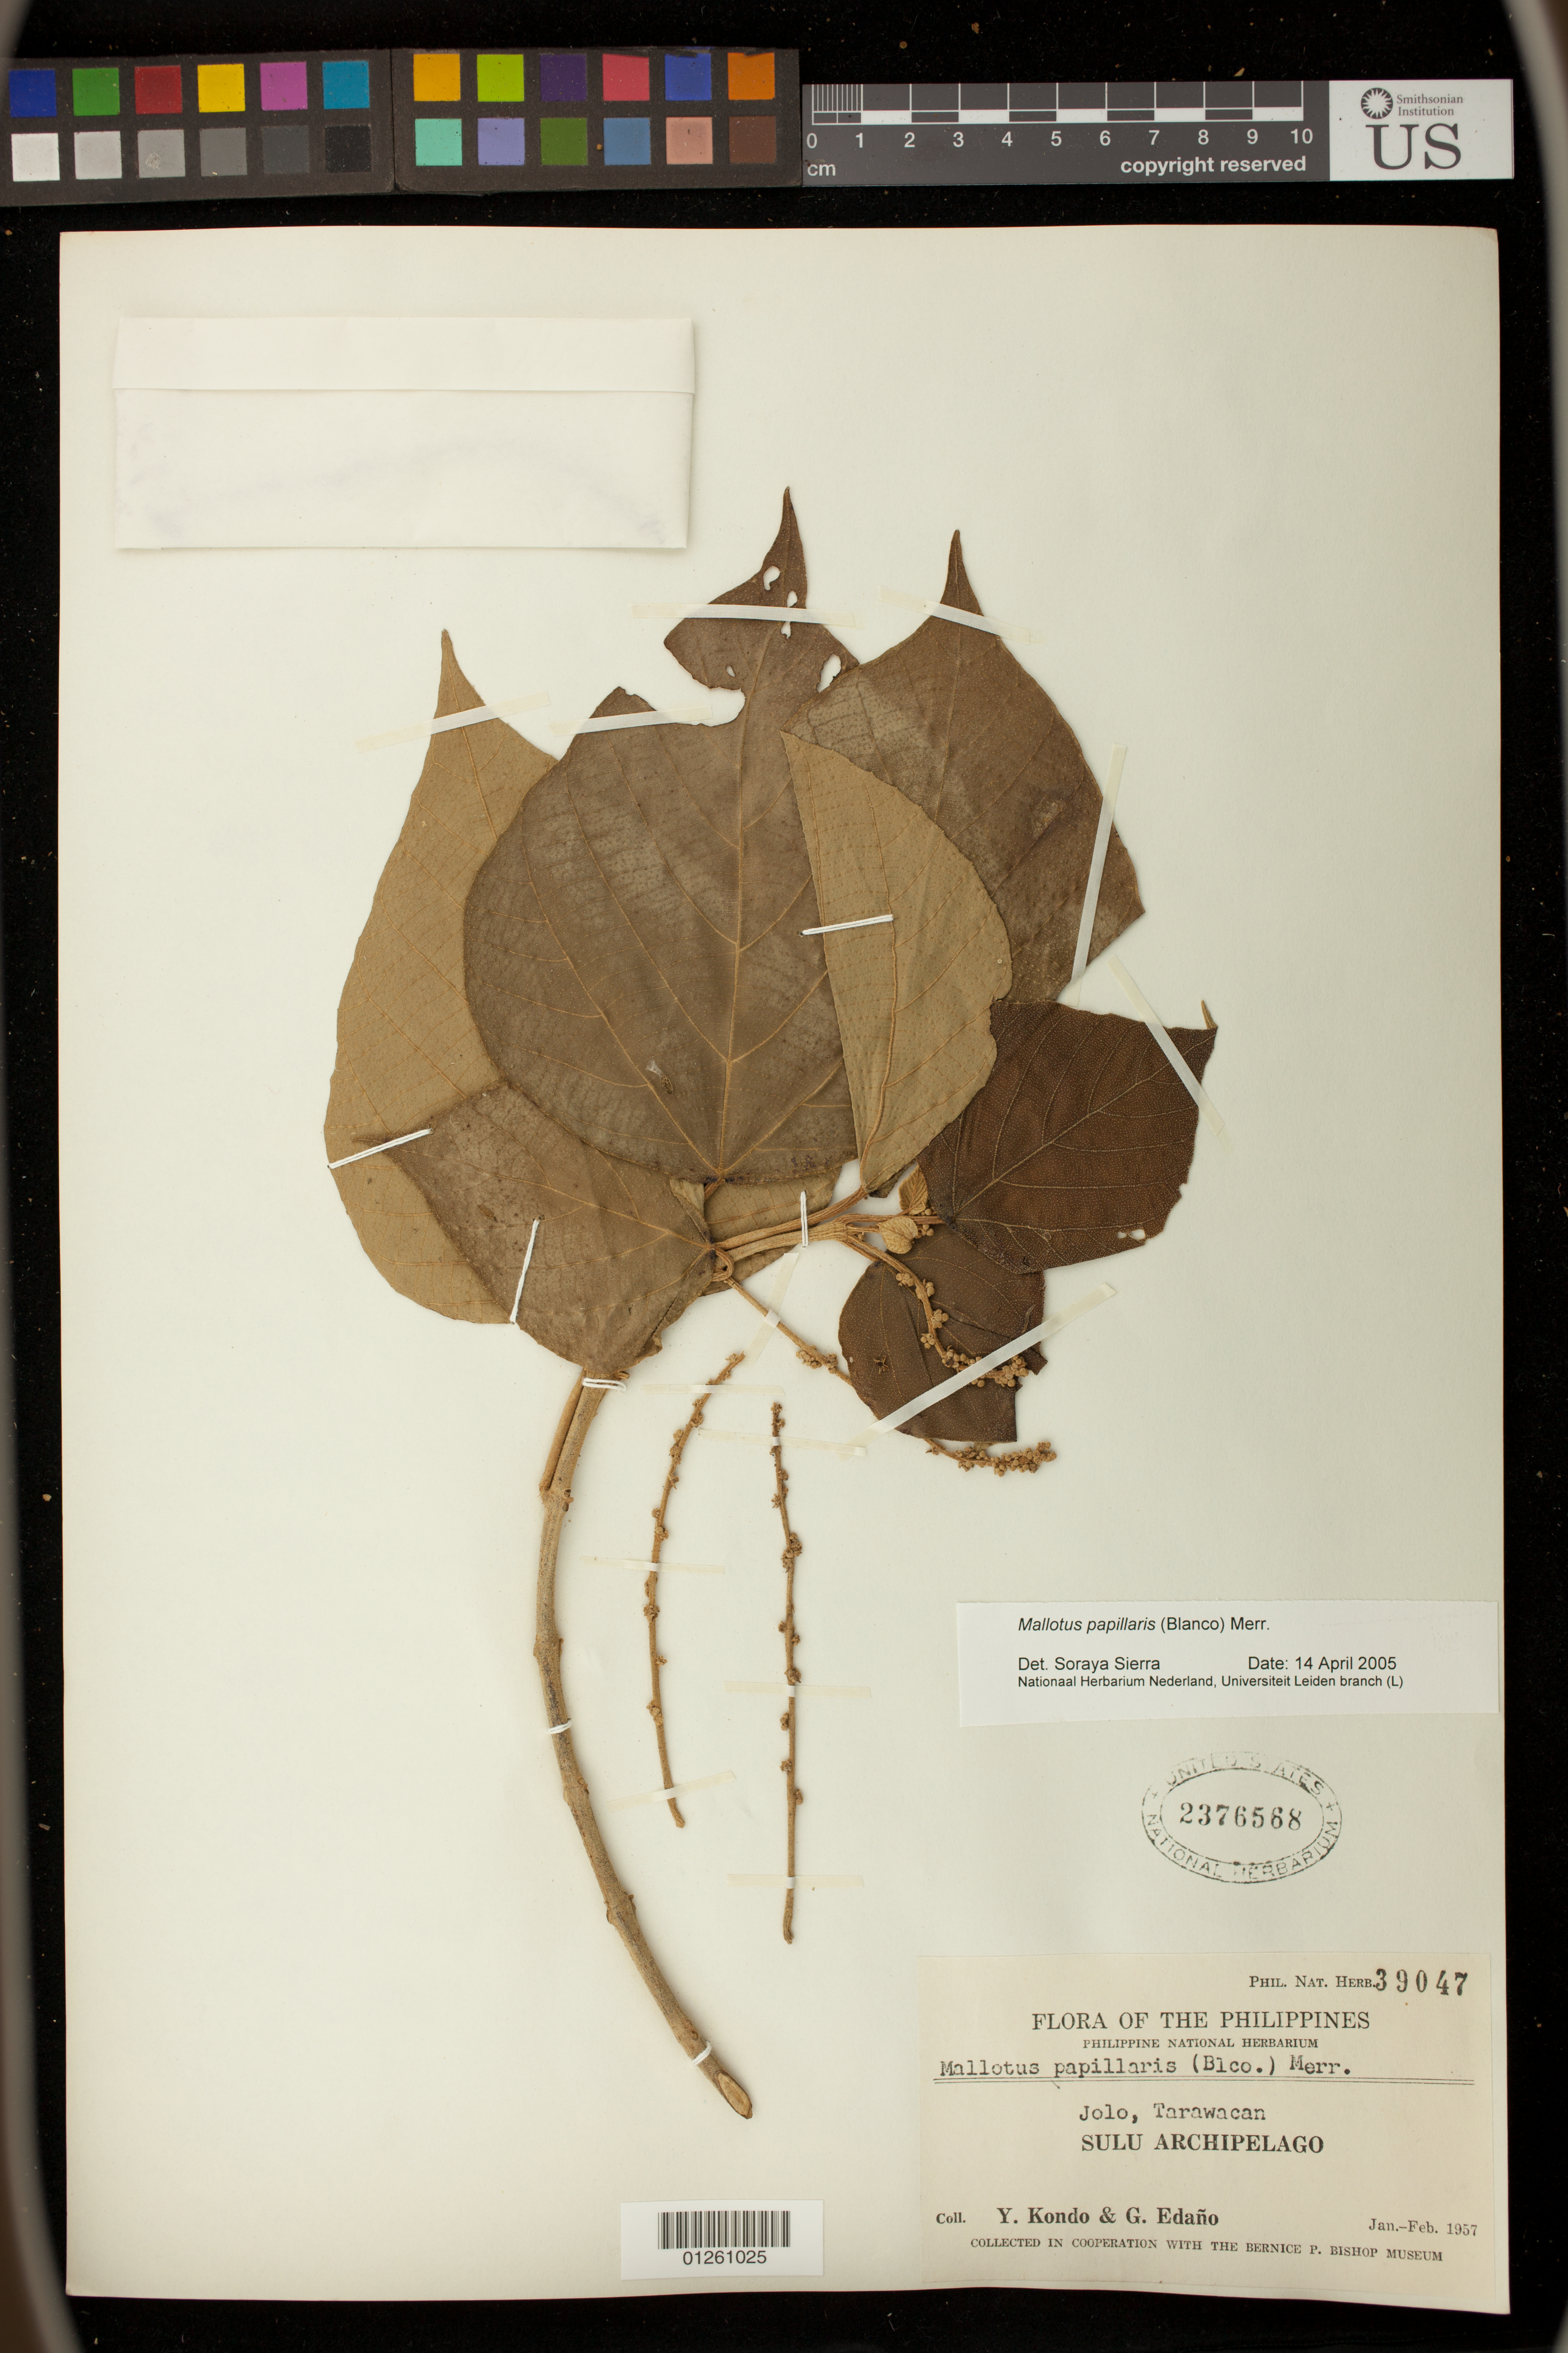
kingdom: Plantae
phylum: Tracheophyta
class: Magnoliopsida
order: Malpighiales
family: Euphorbiaceae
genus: Mallotus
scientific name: Mallotus papillaris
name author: (Blanco) Merr.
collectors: Y. Kondo & G. Edaño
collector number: Phil. Nat. Herb. 39047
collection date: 1957-01/1957-02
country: Philippines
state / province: Muslim Mindanao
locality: Jolo, Tarawacan, Sulu Archipelago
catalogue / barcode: US 2376568